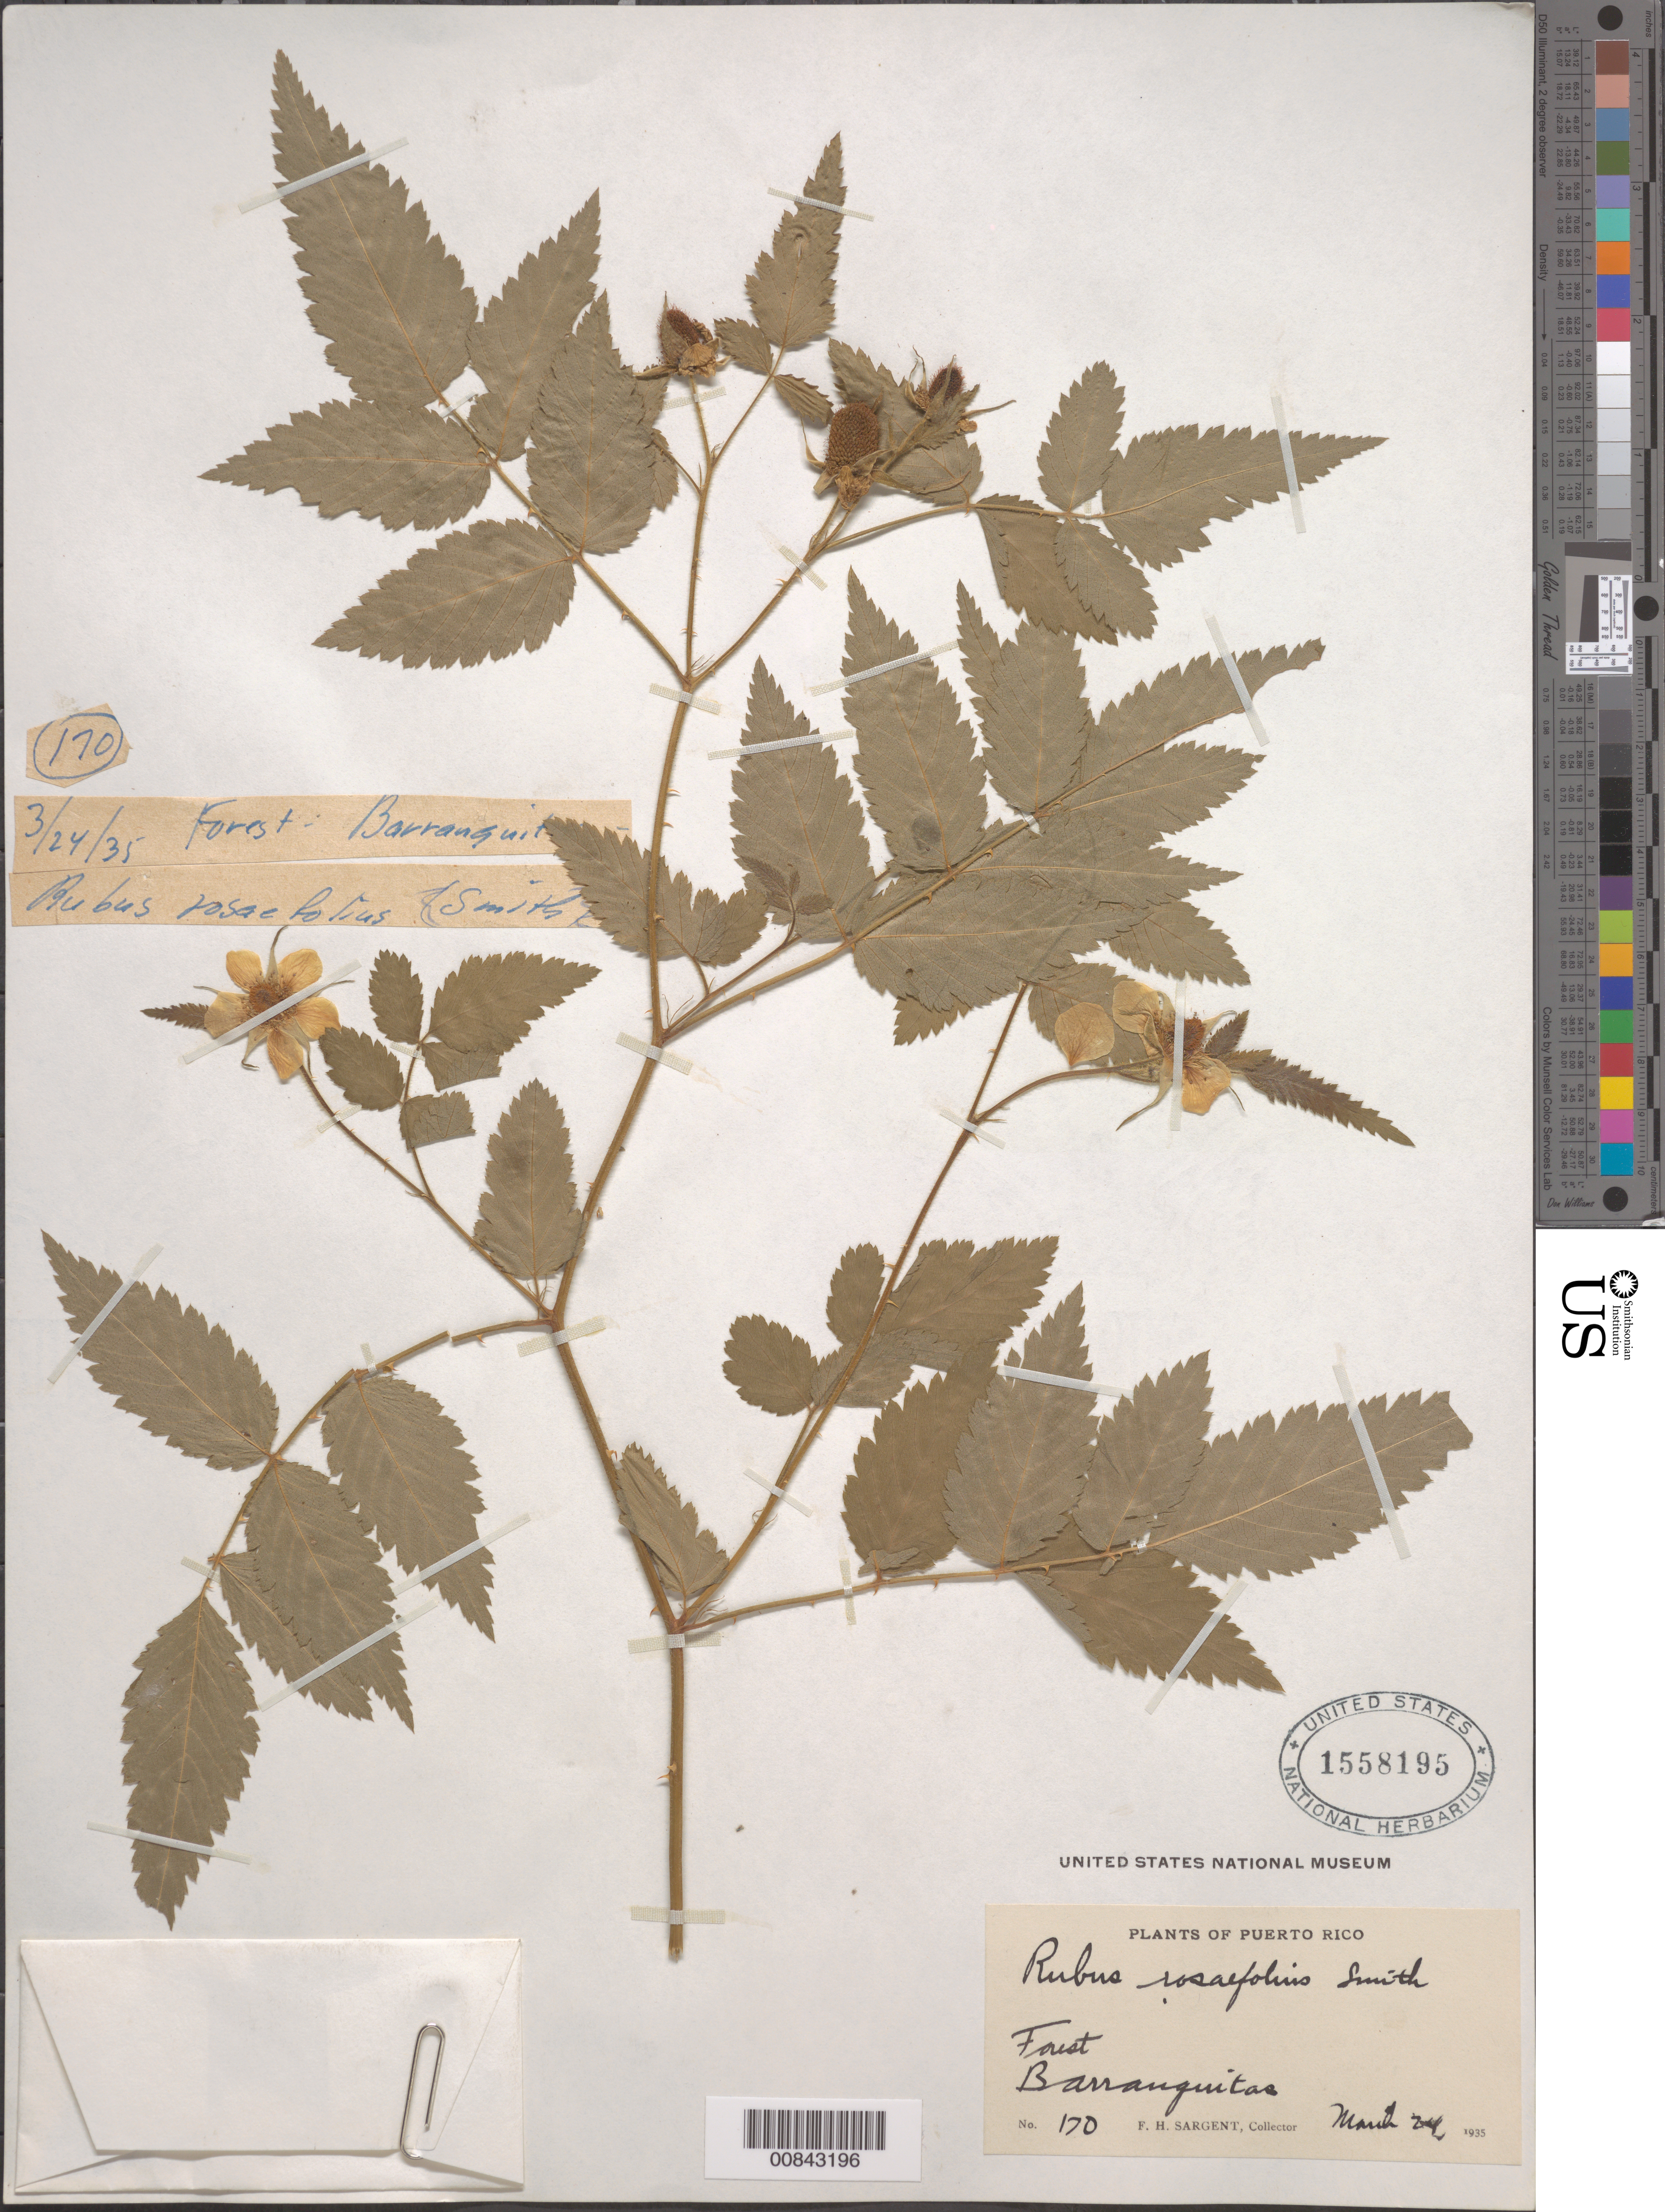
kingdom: Plantae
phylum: Tracheophyta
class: Magnoliopsida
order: Rosales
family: Rosaceae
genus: Rubus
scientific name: Rubus rosaefolius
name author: Sm.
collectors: F. H. Sargent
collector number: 170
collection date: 1935-03-24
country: Puerto Rico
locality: Forest. Barranguitas.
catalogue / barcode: US 1558195